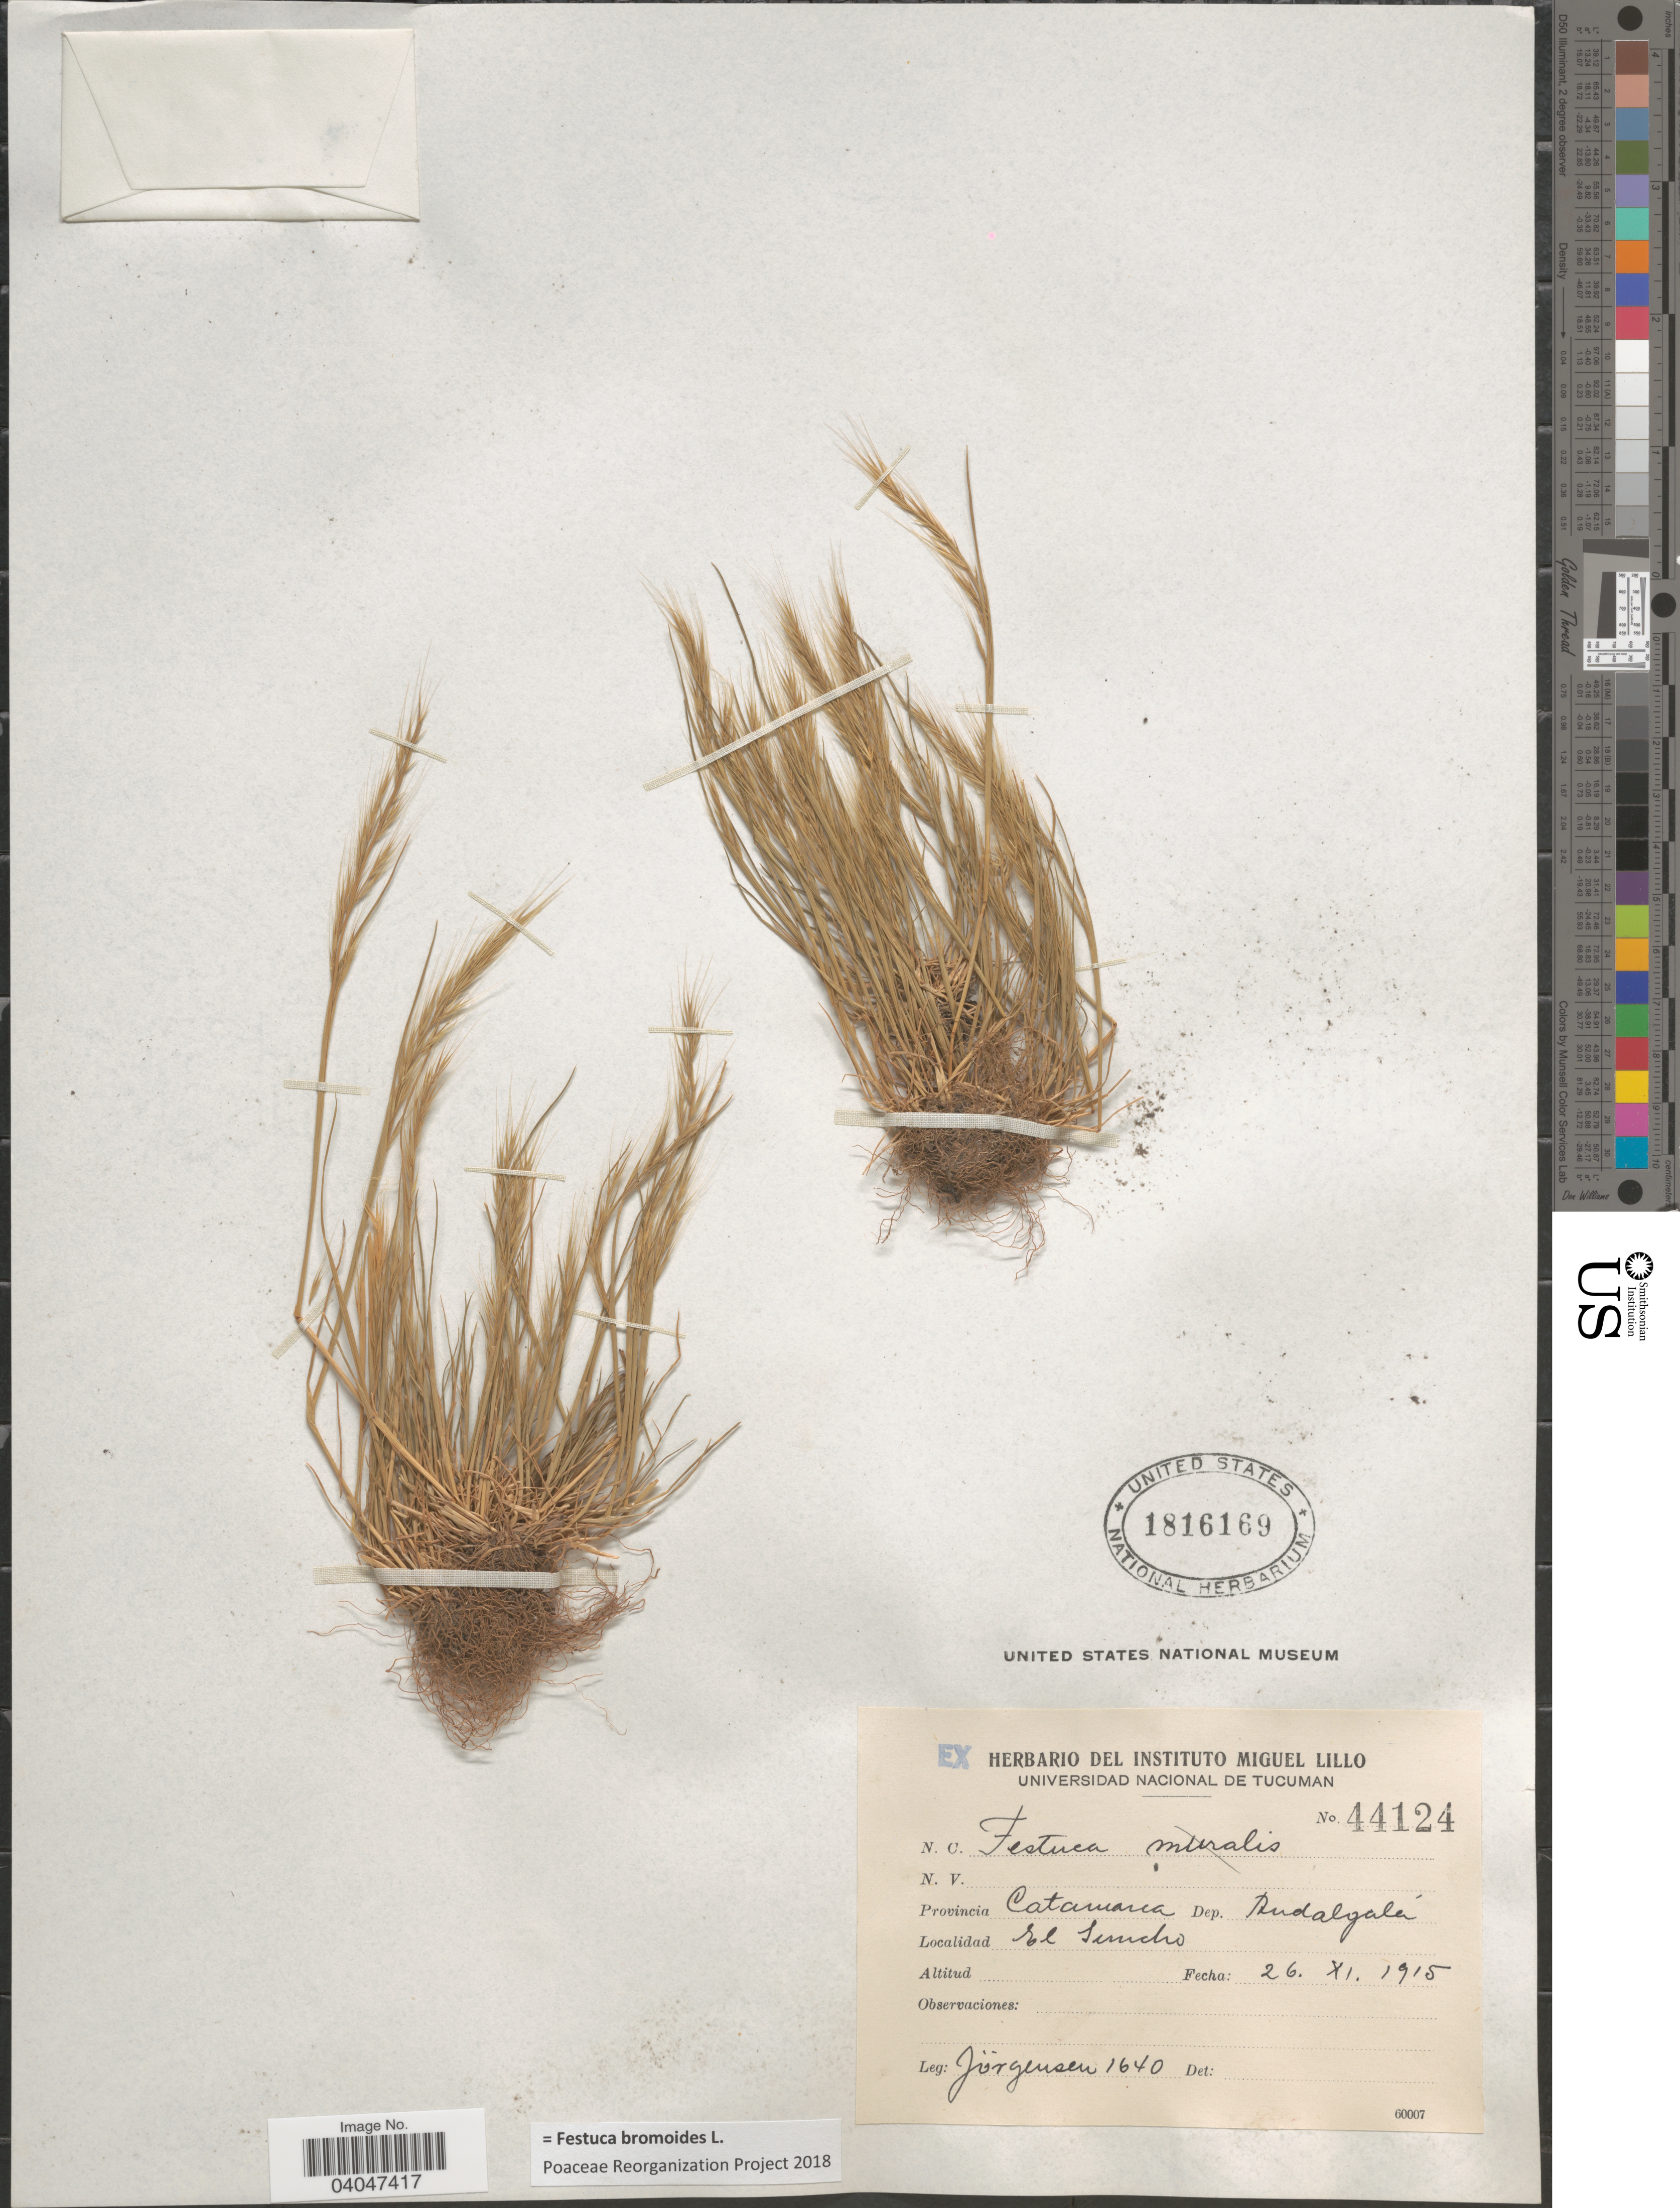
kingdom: Plantae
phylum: Tracheophyta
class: Liliopsida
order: Poales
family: Poaceae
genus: Festuca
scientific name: Festuca bromoides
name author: L.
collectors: Jorgensen, --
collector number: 1640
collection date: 1915-11-26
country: Argentina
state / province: Catamarca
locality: Dep. Andalgalá. El Suncho.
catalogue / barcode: US 1816169